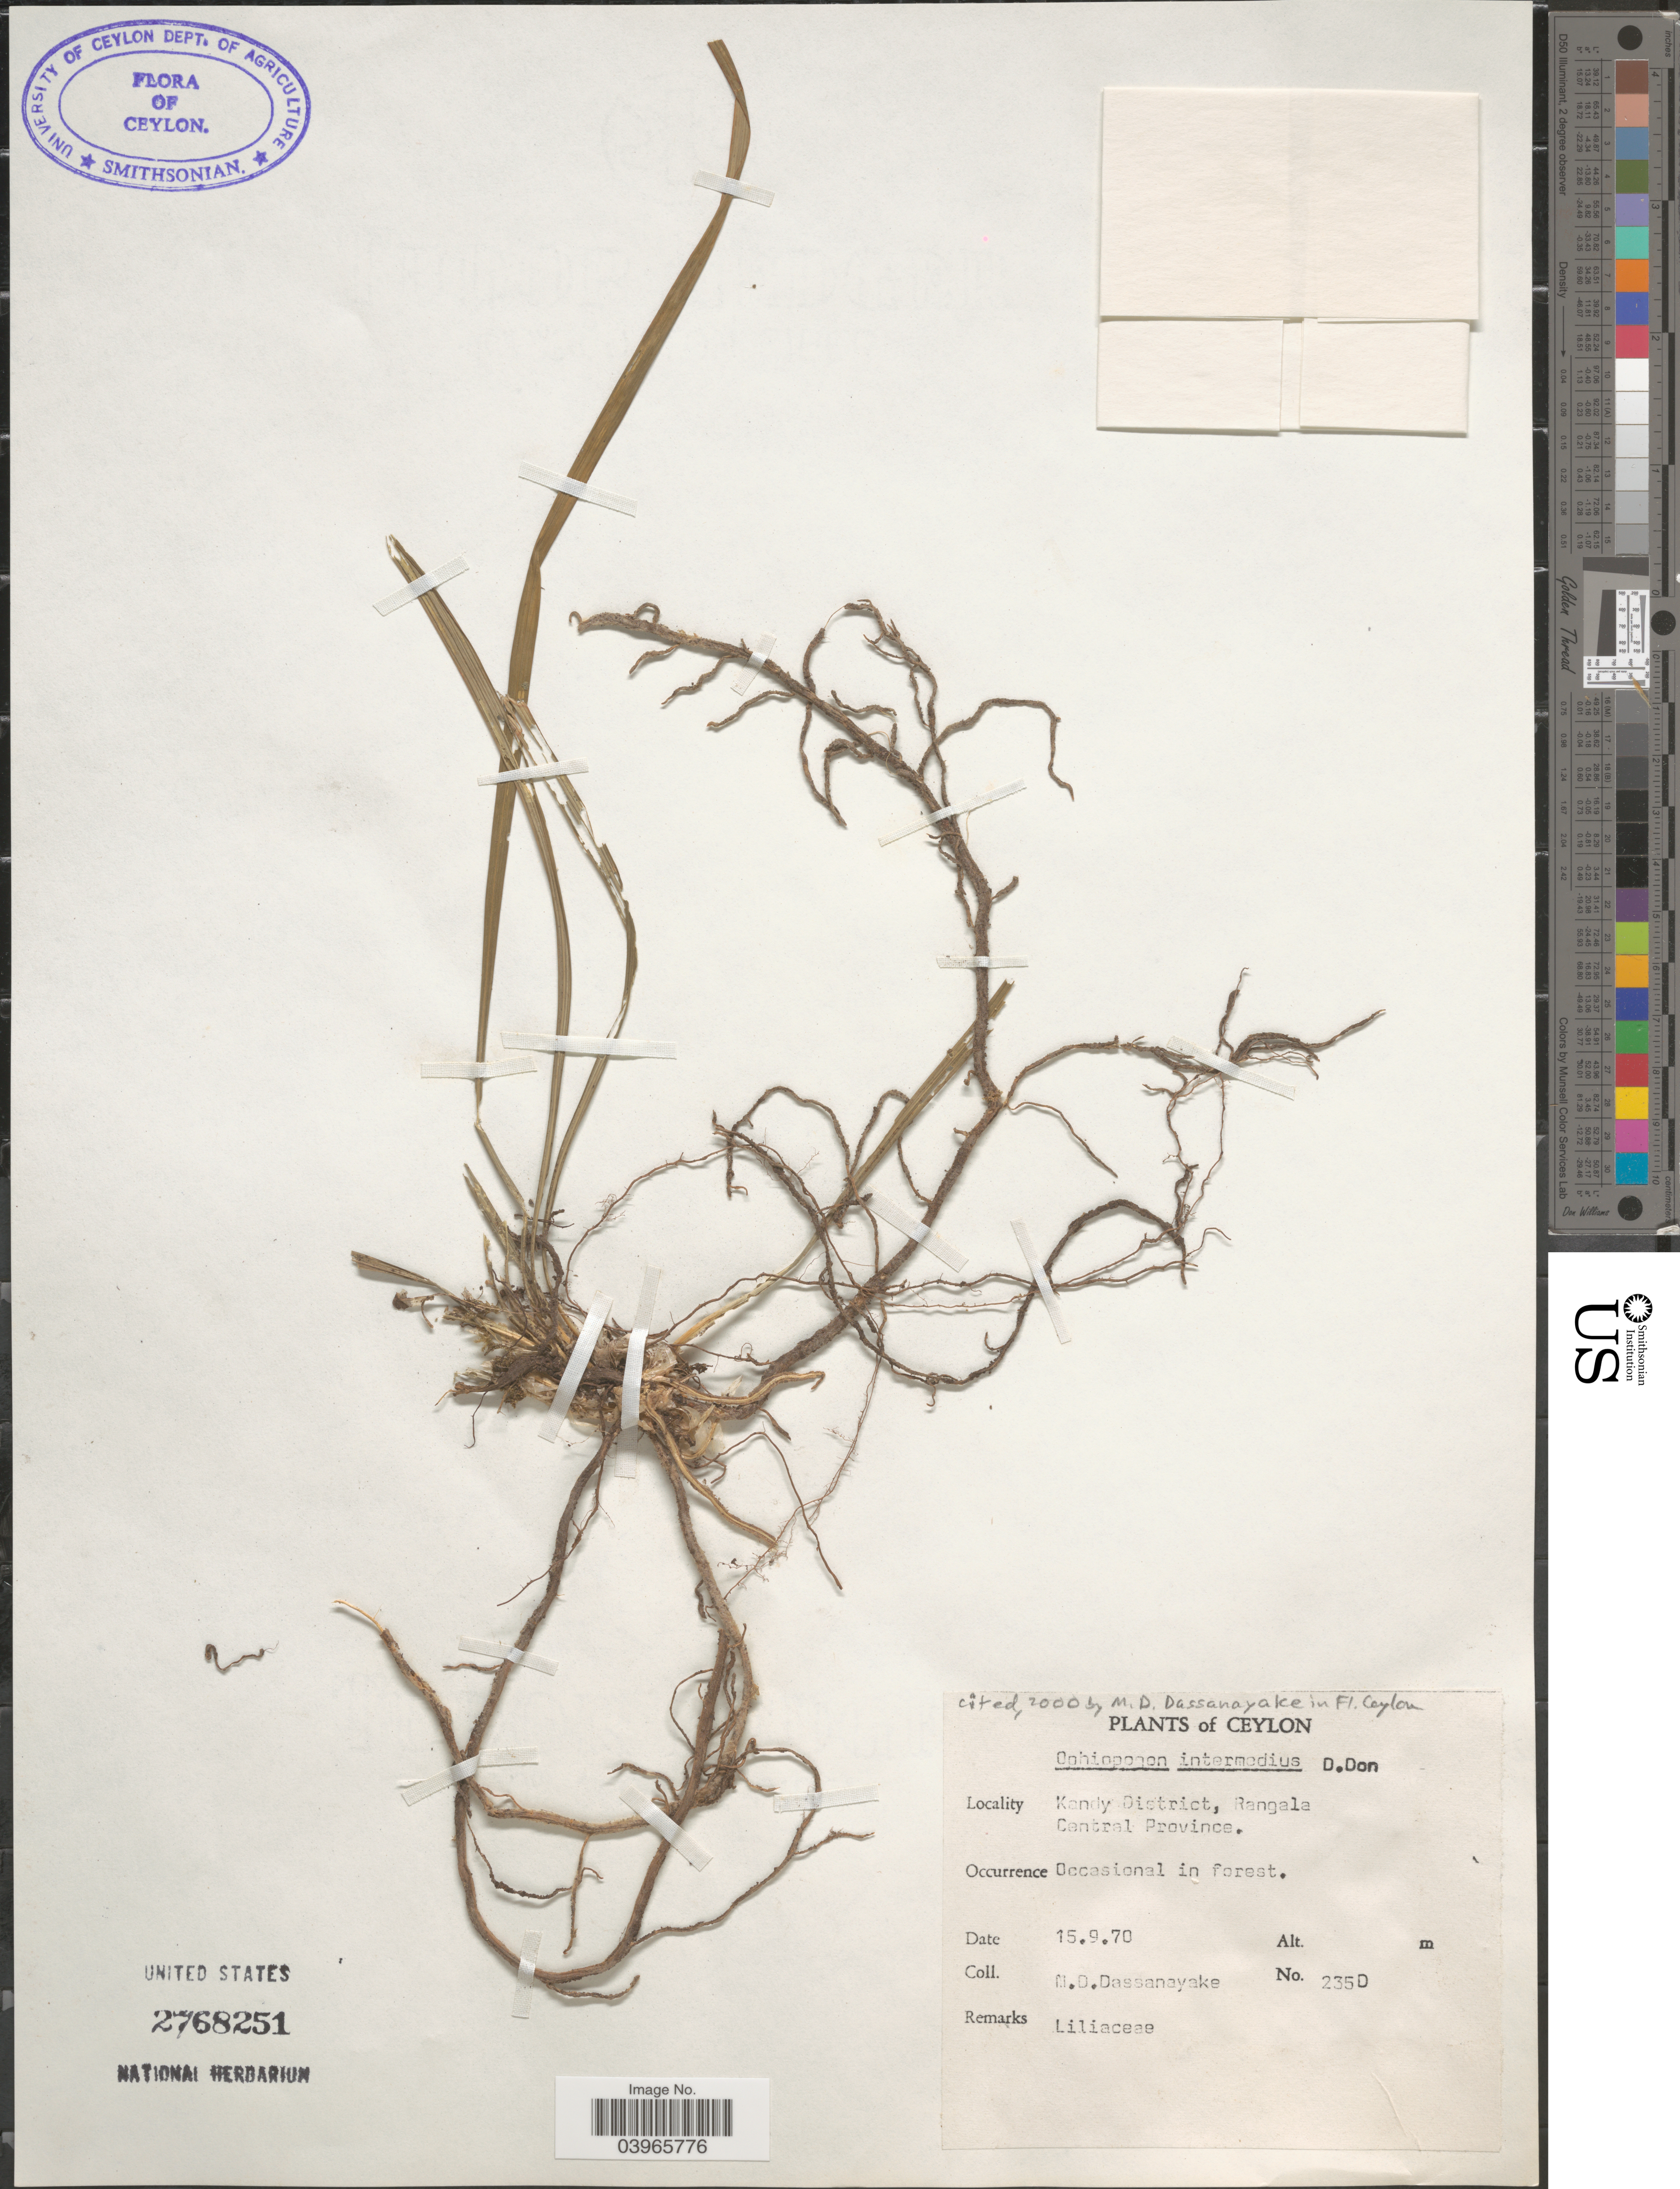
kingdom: Plantae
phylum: Tracheophyta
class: Liliopsida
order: Asparagales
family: Asparagaceae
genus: Ophiopogon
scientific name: Ophiopogon intermedius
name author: D. Don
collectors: M. D. Dassanayake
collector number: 235D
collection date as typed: Transcribed d/m/y: 15/9/70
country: Sri Lanka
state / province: Central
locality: Ceylon. Kandy District, Rangala.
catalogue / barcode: US 2768251